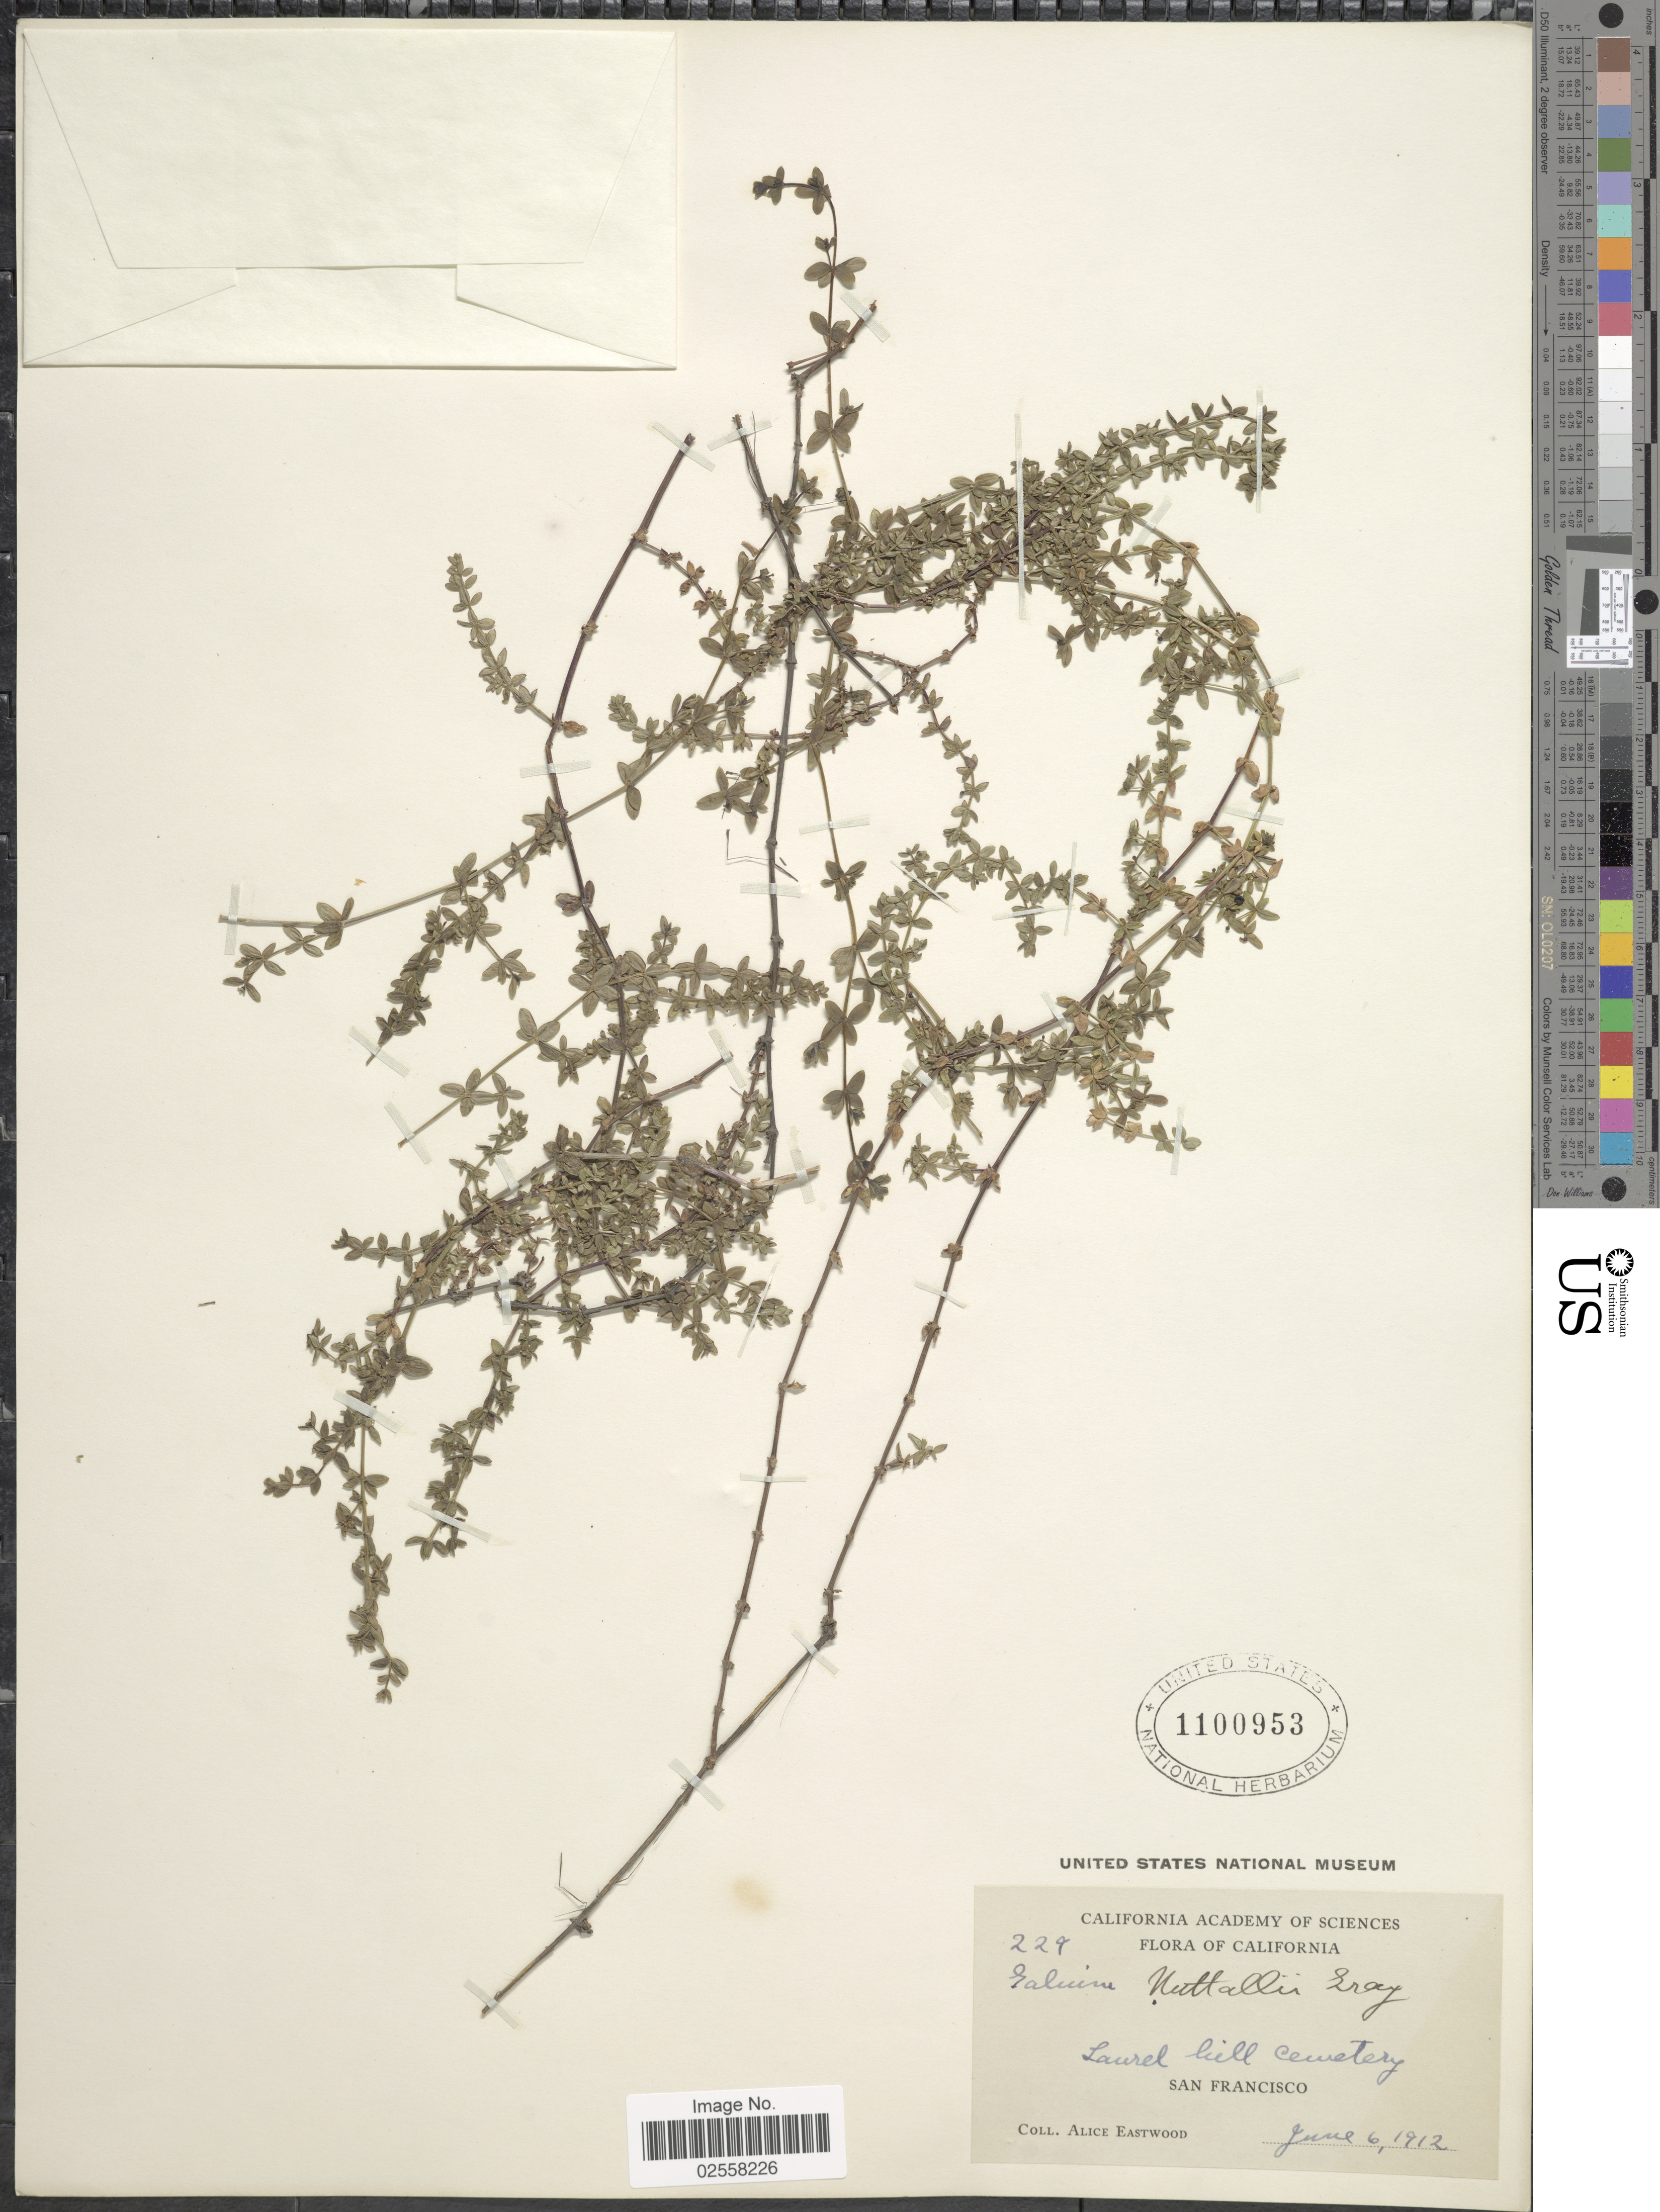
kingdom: Plantae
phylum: Tracheophyta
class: Magnoliopsida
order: Gentianales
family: Rubiaceae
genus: Galium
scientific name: Galium nuttallii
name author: A. Gray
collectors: A. Eastwood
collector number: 229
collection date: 1912-06-06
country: United States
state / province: California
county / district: San Francisco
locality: Laurell Hill Cemetry, San Francisco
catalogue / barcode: US 1100953